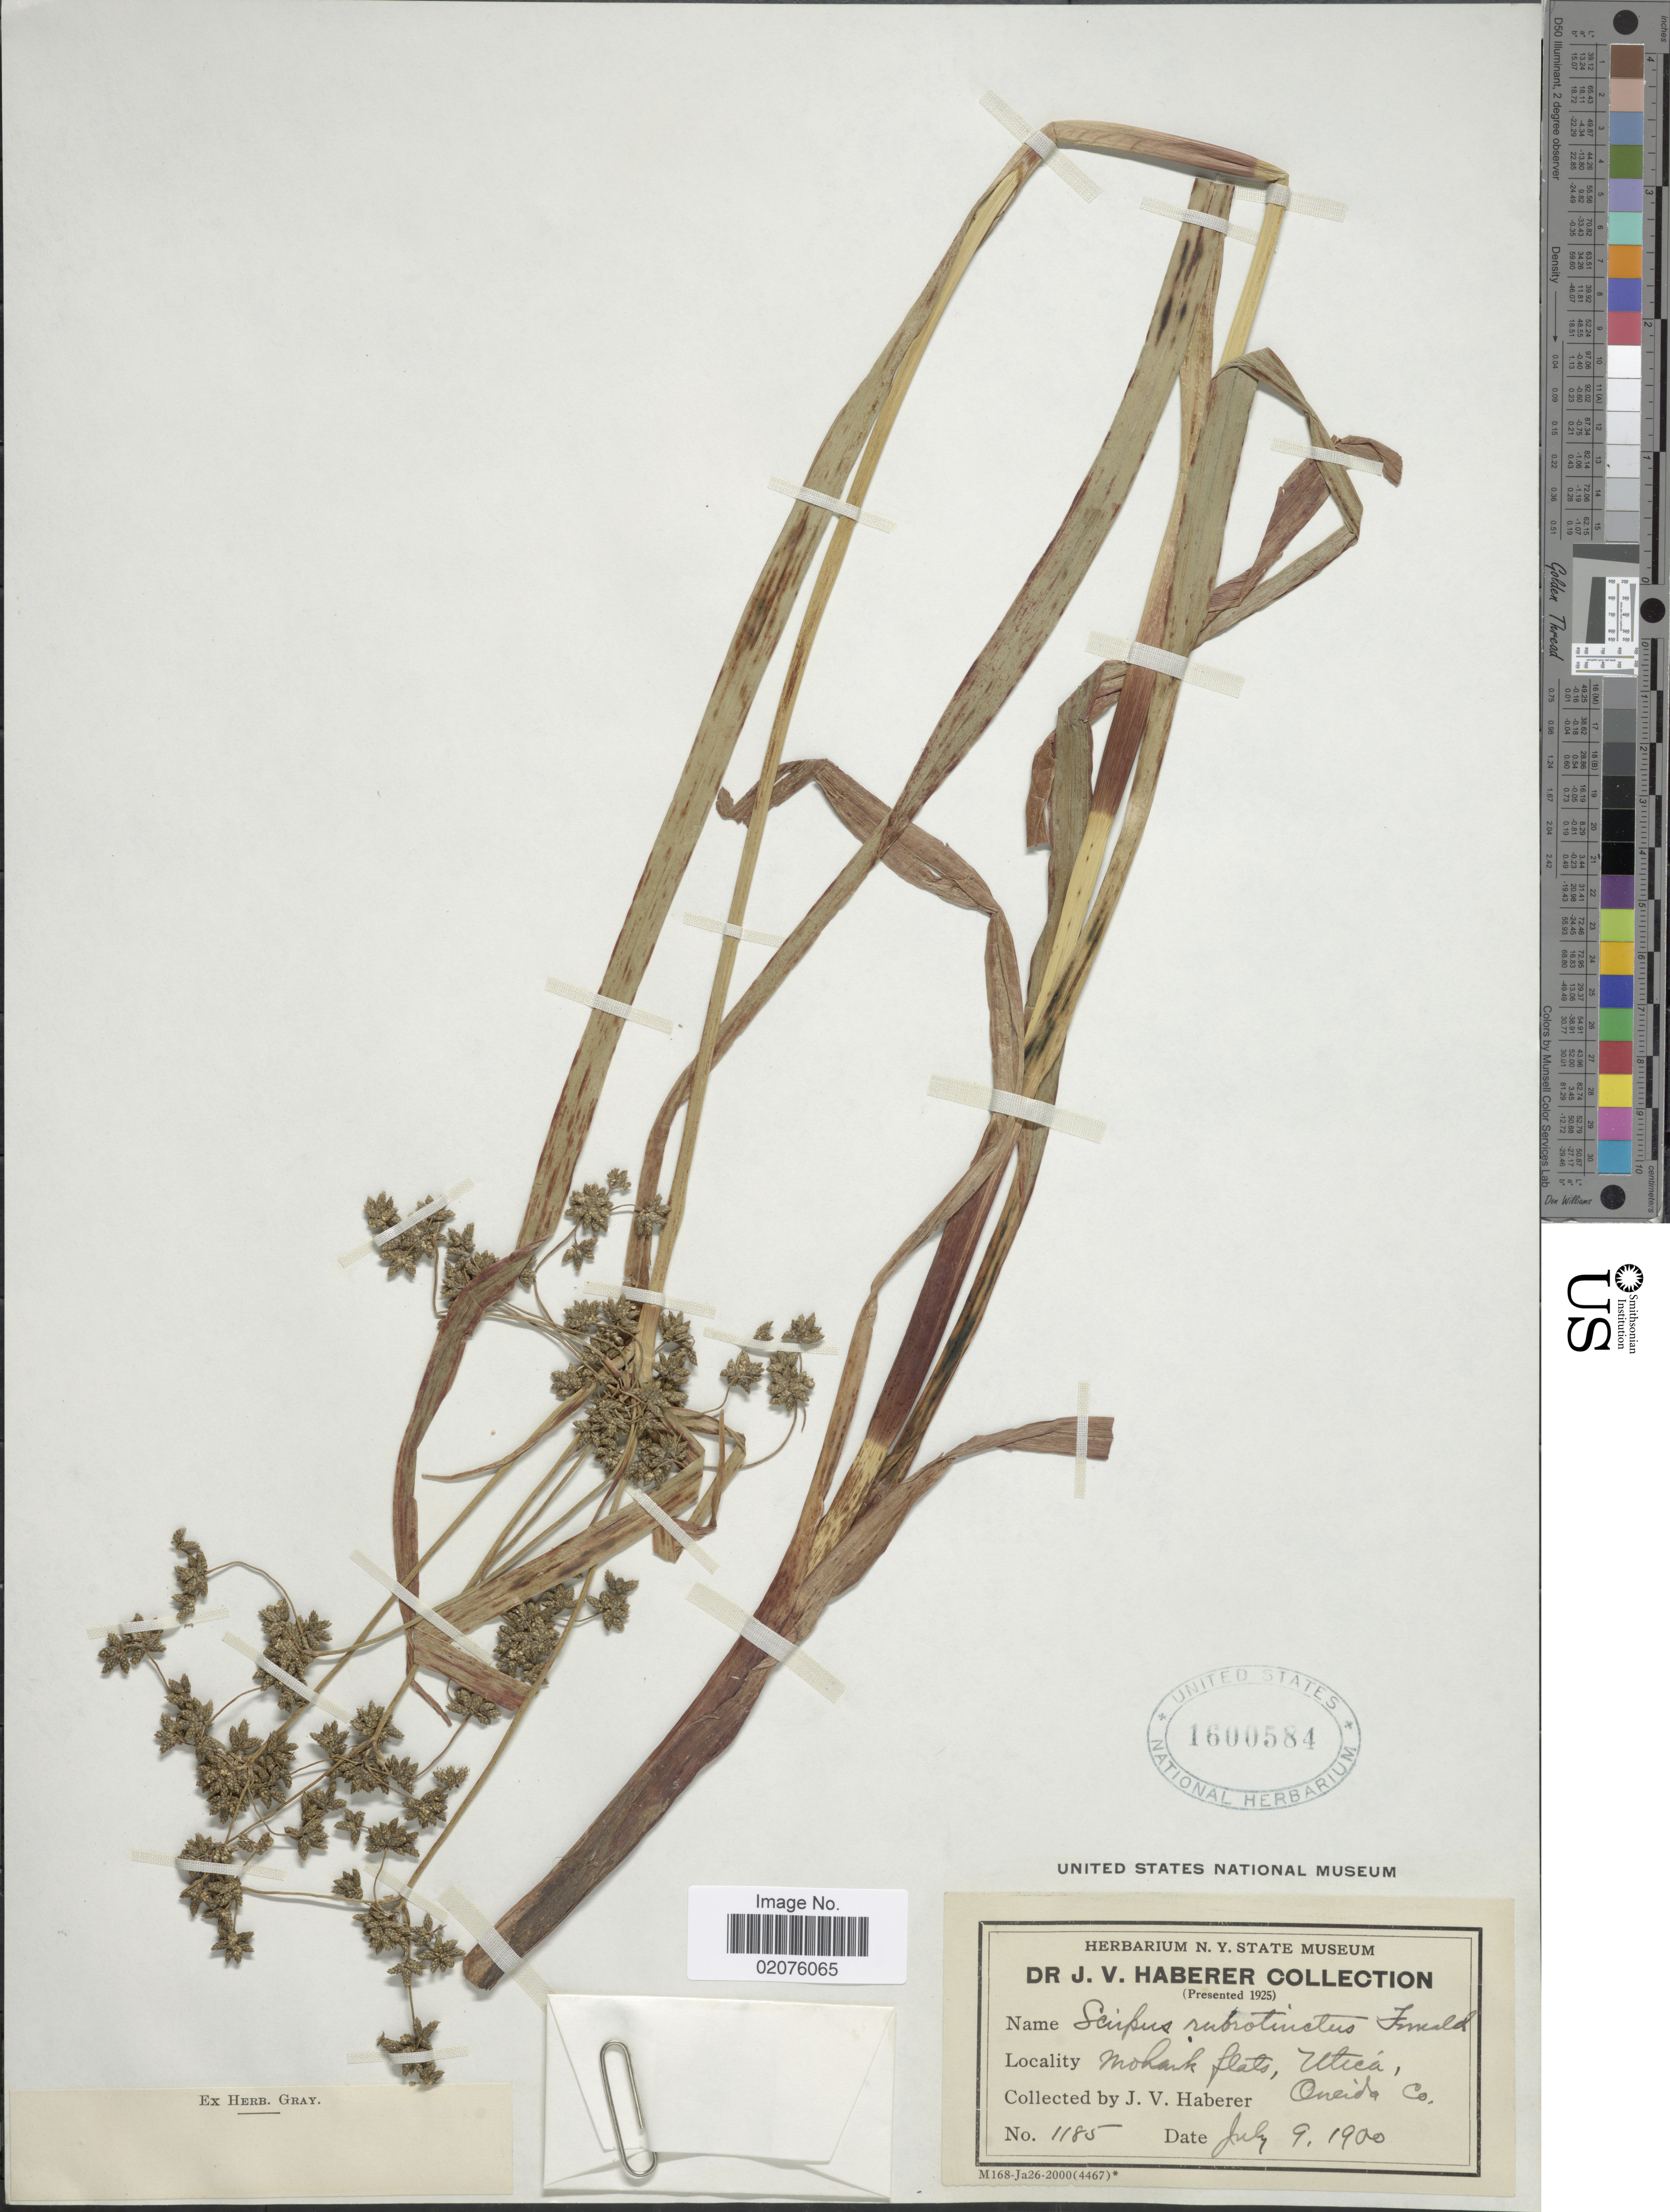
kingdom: Plantae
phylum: Tracheophyta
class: Liliopsida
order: Poales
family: Cyperaceae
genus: Scirpus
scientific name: Scirpus microcarpus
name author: J. Presl & C. Presl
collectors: J. V. Haberer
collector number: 1185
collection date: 1900-07-09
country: United States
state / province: New York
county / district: Oneida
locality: Mohawk flats, Utica, Oneida Co.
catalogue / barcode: US 1600584